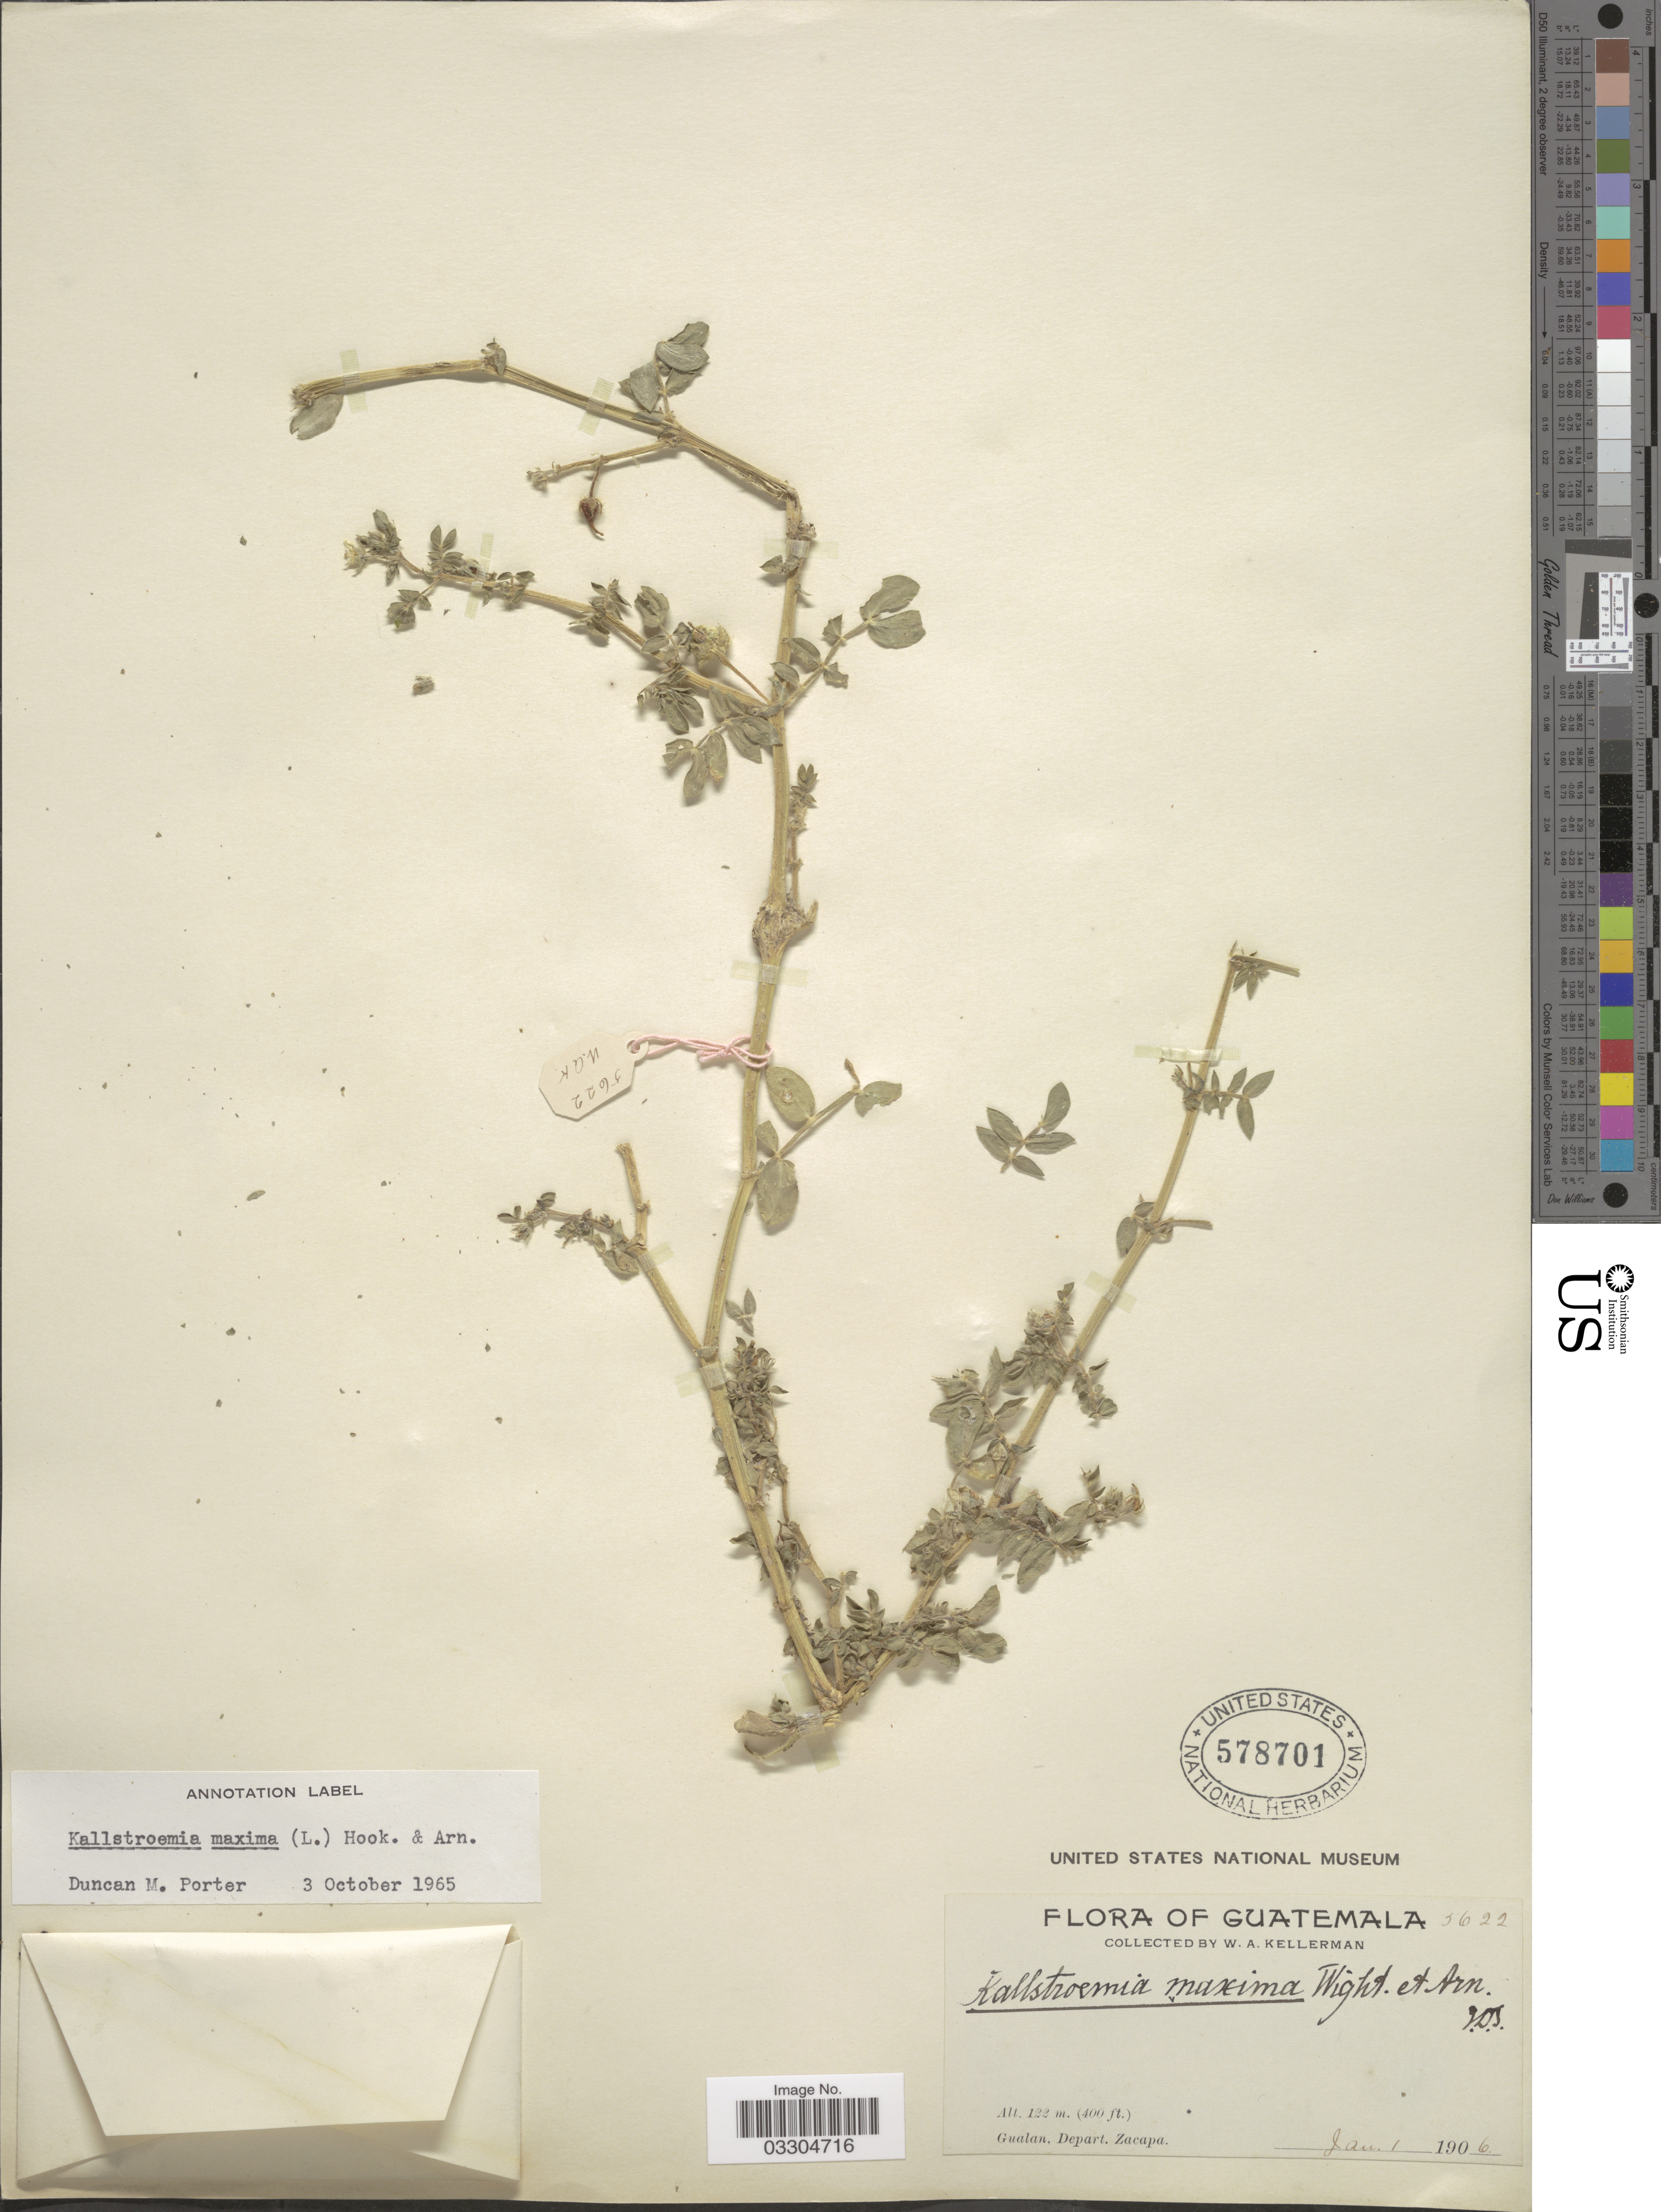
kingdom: Plantae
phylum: Tracheophyta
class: Magnoliopsida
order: Zygophyllales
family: Zygophyllaceae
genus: Kallstroemia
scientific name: Kallstroemia maxima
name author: (L.) Hook. & Arn.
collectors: W. Kellerman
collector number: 5622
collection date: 1906-01-01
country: Guatemala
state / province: Zacapa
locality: Gualan, Depart. Zacapa.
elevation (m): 122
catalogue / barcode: US 578701